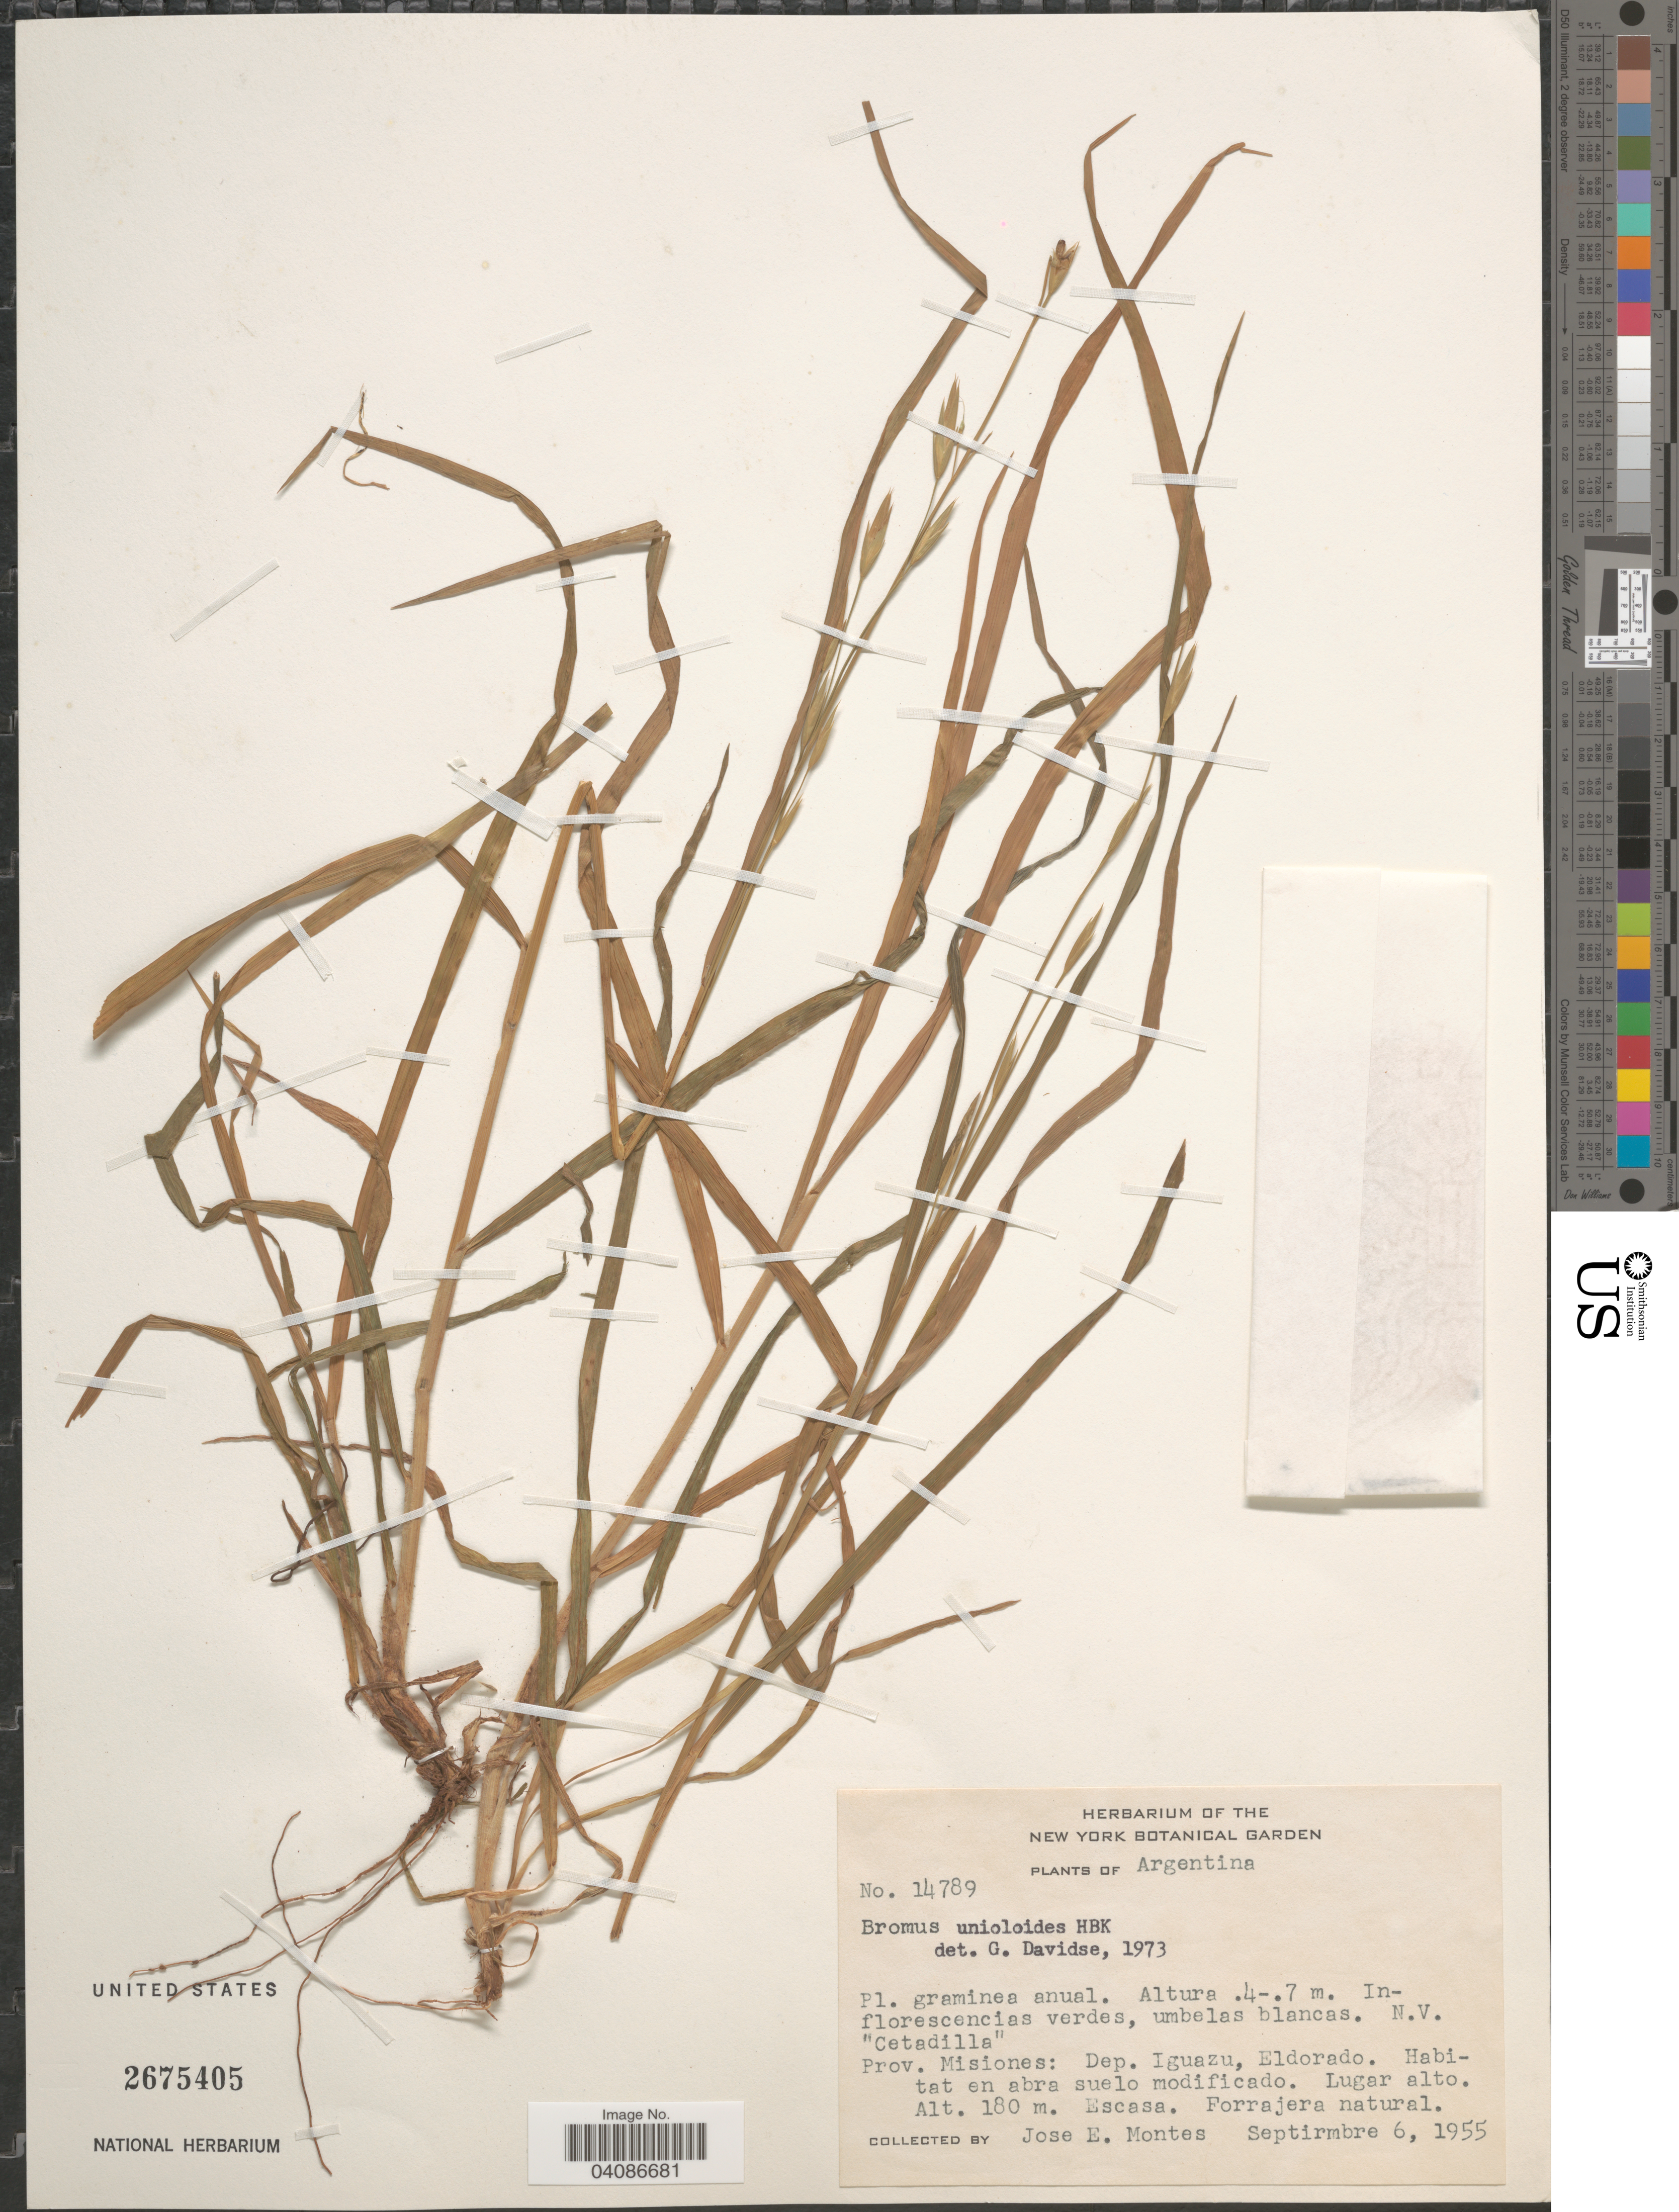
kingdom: Plantae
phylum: Tracheophyta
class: Liliopsida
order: Poales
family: Poaceae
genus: Bromus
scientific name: Bromus catharticus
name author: Vahl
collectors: J. E. Montes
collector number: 14789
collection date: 1955-09-06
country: Argentina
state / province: Misiones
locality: Dep. Iguazu, Eldorado. Habitat en abra suelo modificado. Lugar alto.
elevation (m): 180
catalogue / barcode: US 2675405